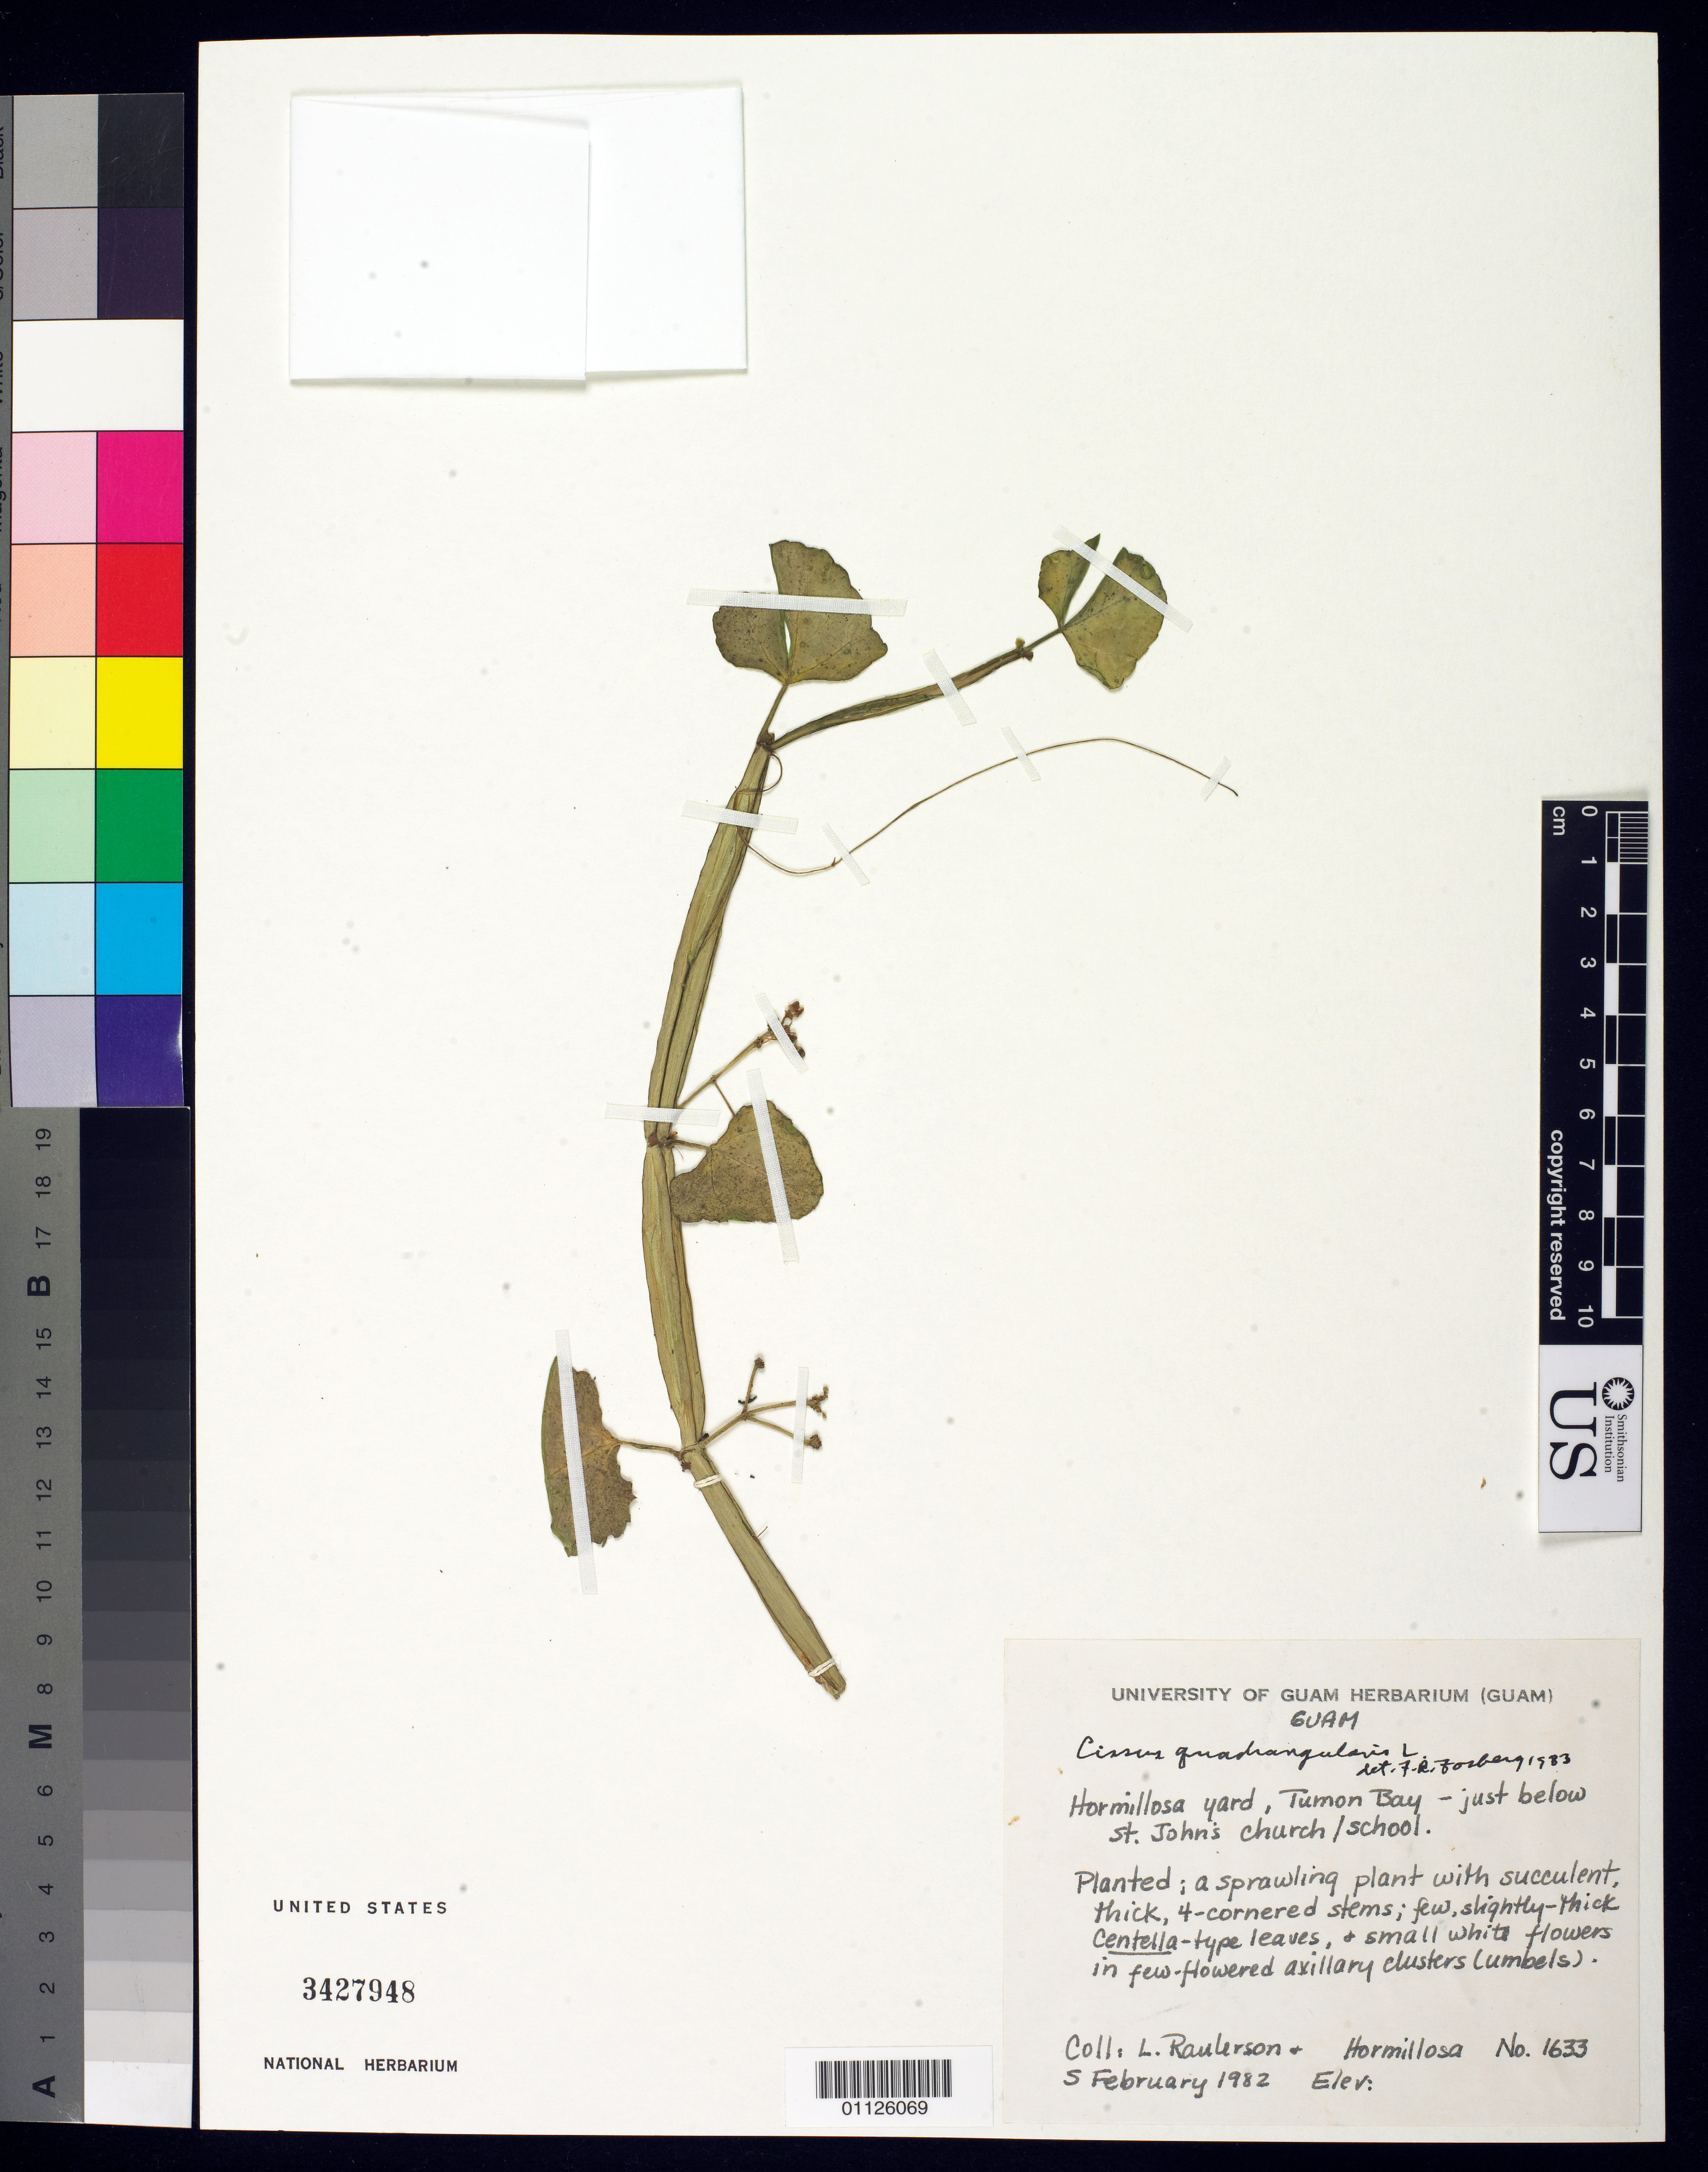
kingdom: Plantae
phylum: Tracheophyta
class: Magnoliopsida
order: Vitales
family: Vitaceae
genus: Cissus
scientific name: Cissus quadrangularis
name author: L.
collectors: L. Raulerson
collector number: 1633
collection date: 1982-02-05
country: Guam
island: Guam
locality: Hormillosa yard, Tumon Bay - just below St. Johns Church School.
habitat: Planted; a sprawling plant with succulent.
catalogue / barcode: US 3427948